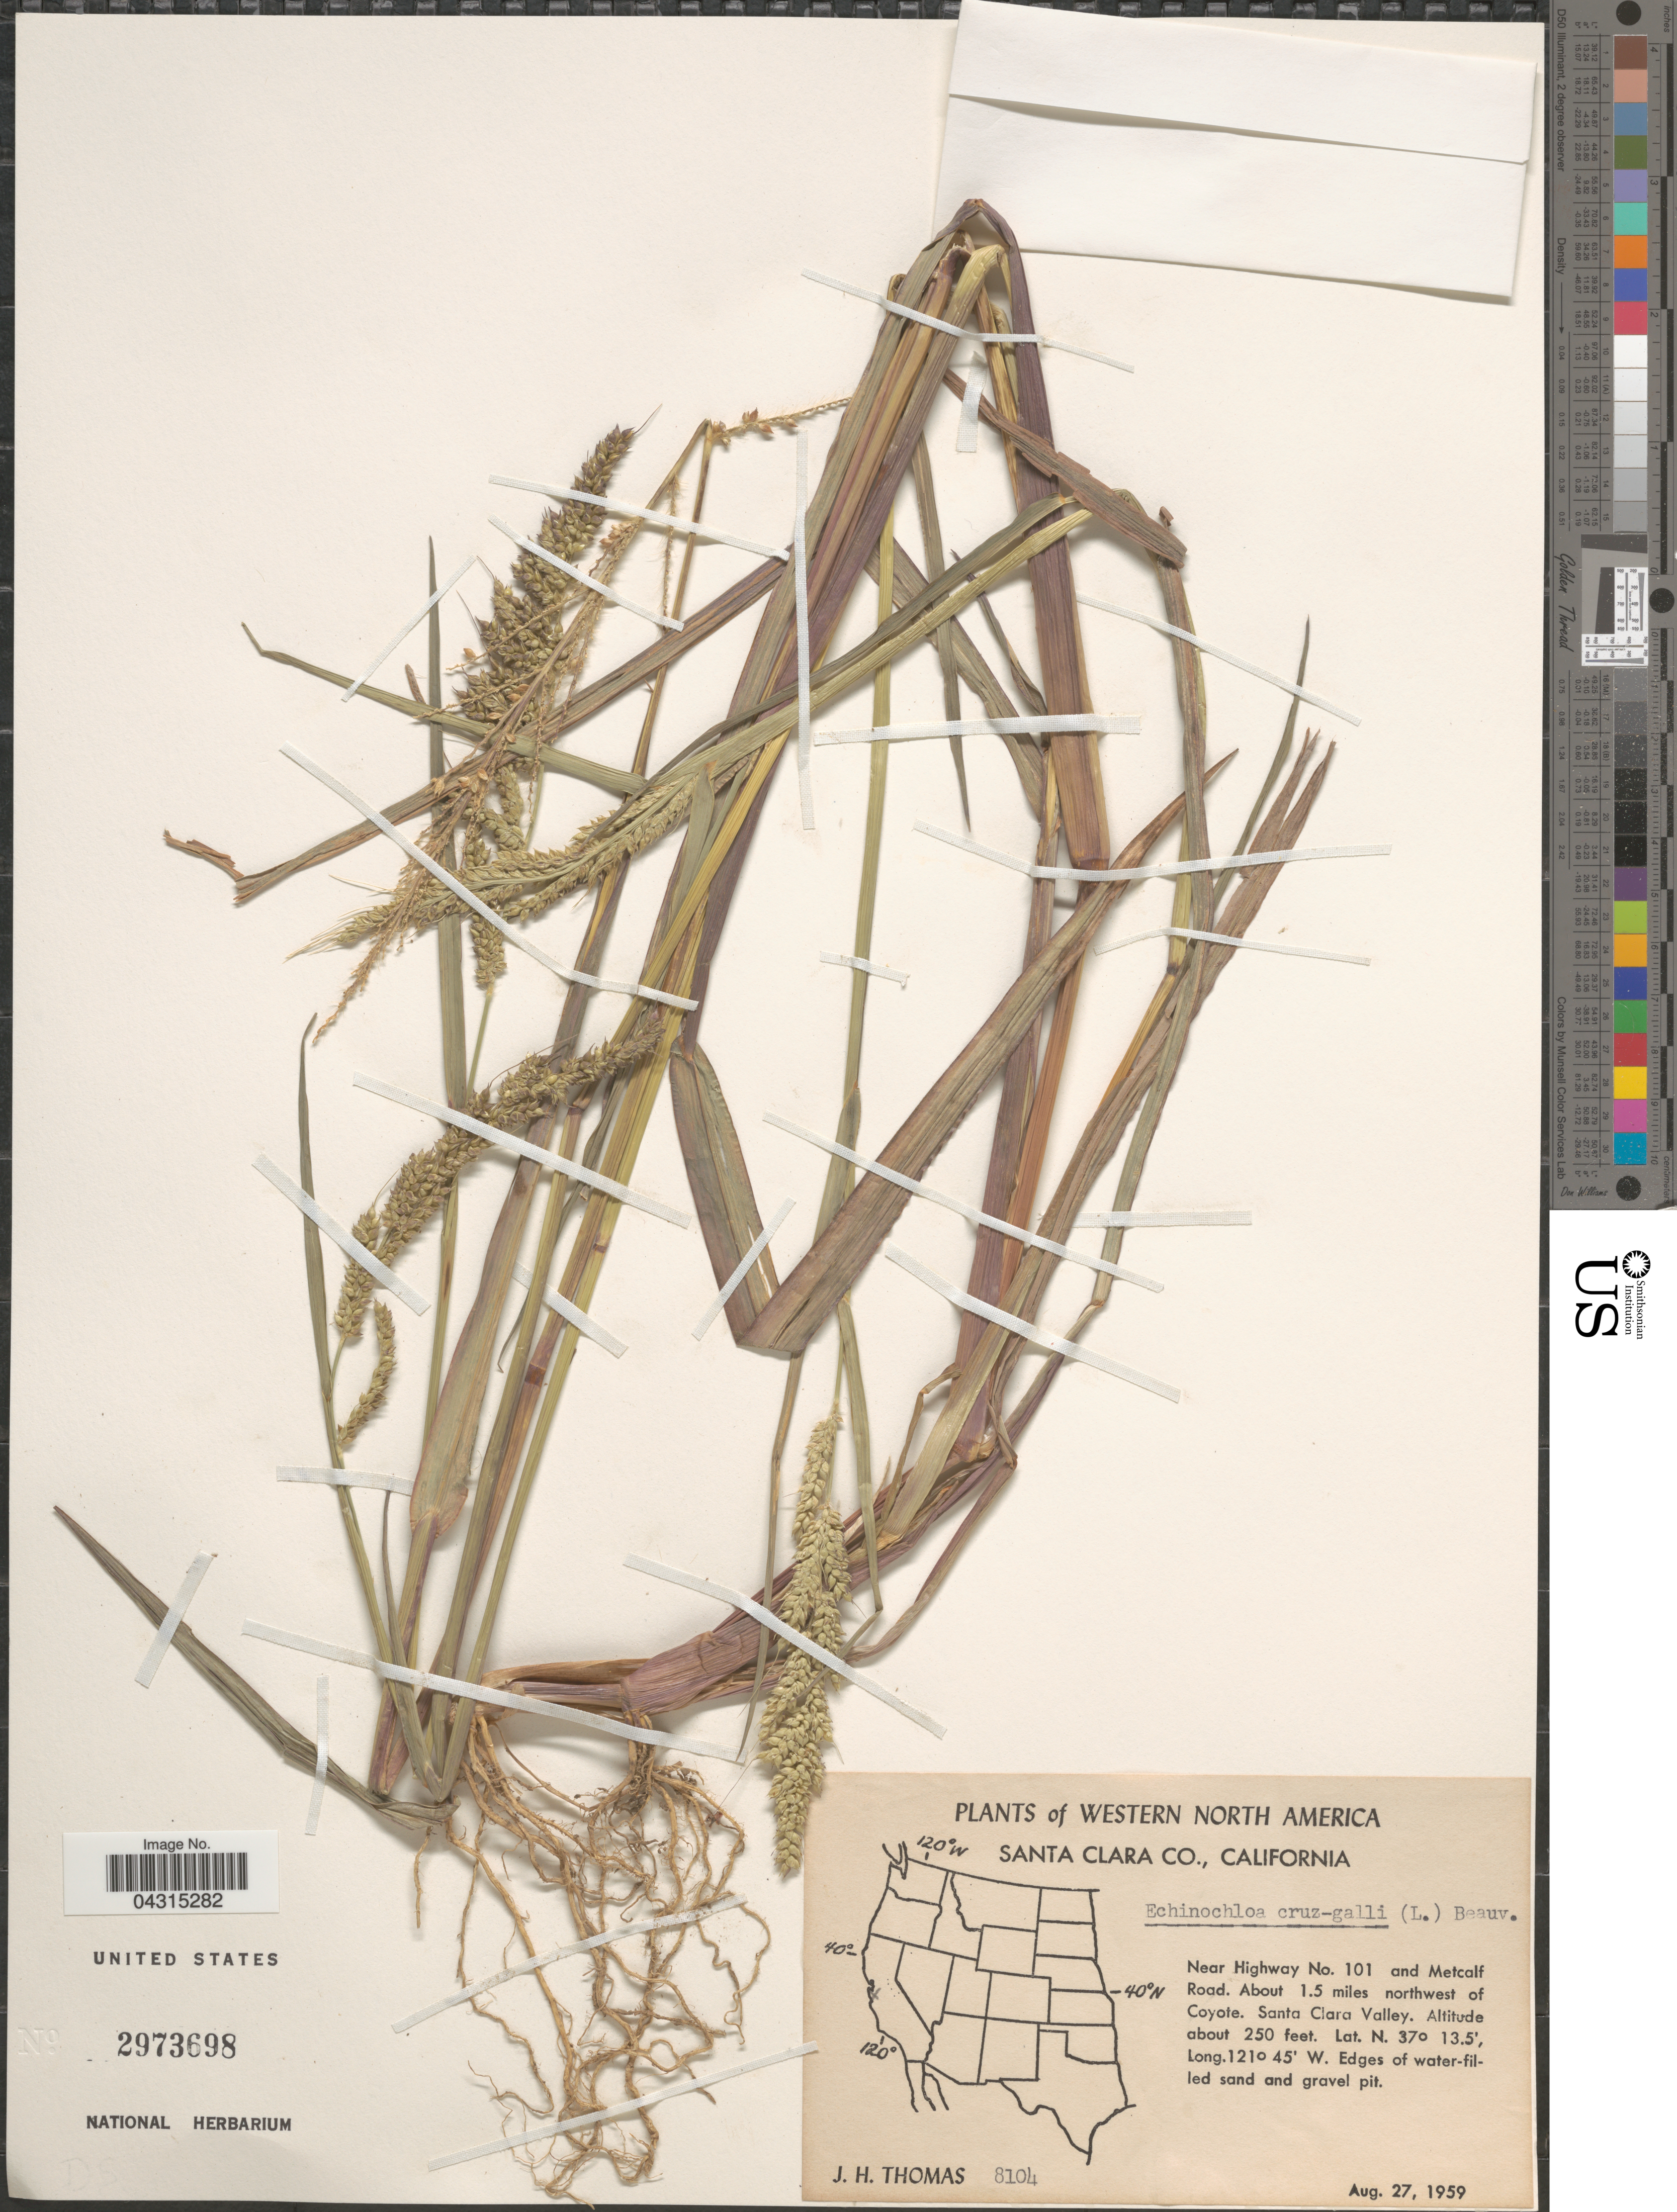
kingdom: Plantae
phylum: Tracheophyta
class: Liliopsida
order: Poales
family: Poaceae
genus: Echinochloa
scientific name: Echinochloa crus-galli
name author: (L.) P. Beauv.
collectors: J. H. Thomas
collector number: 8104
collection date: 1959-08-27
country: United States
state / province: California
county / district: Santa Clara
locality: Western North America. Santa Clara Co. Near Highway No. 101 and Metcalf Road. About 1.5 miles northwest of Coyote. Santa Clara Valley.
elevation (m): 76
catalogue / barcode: US 2973698